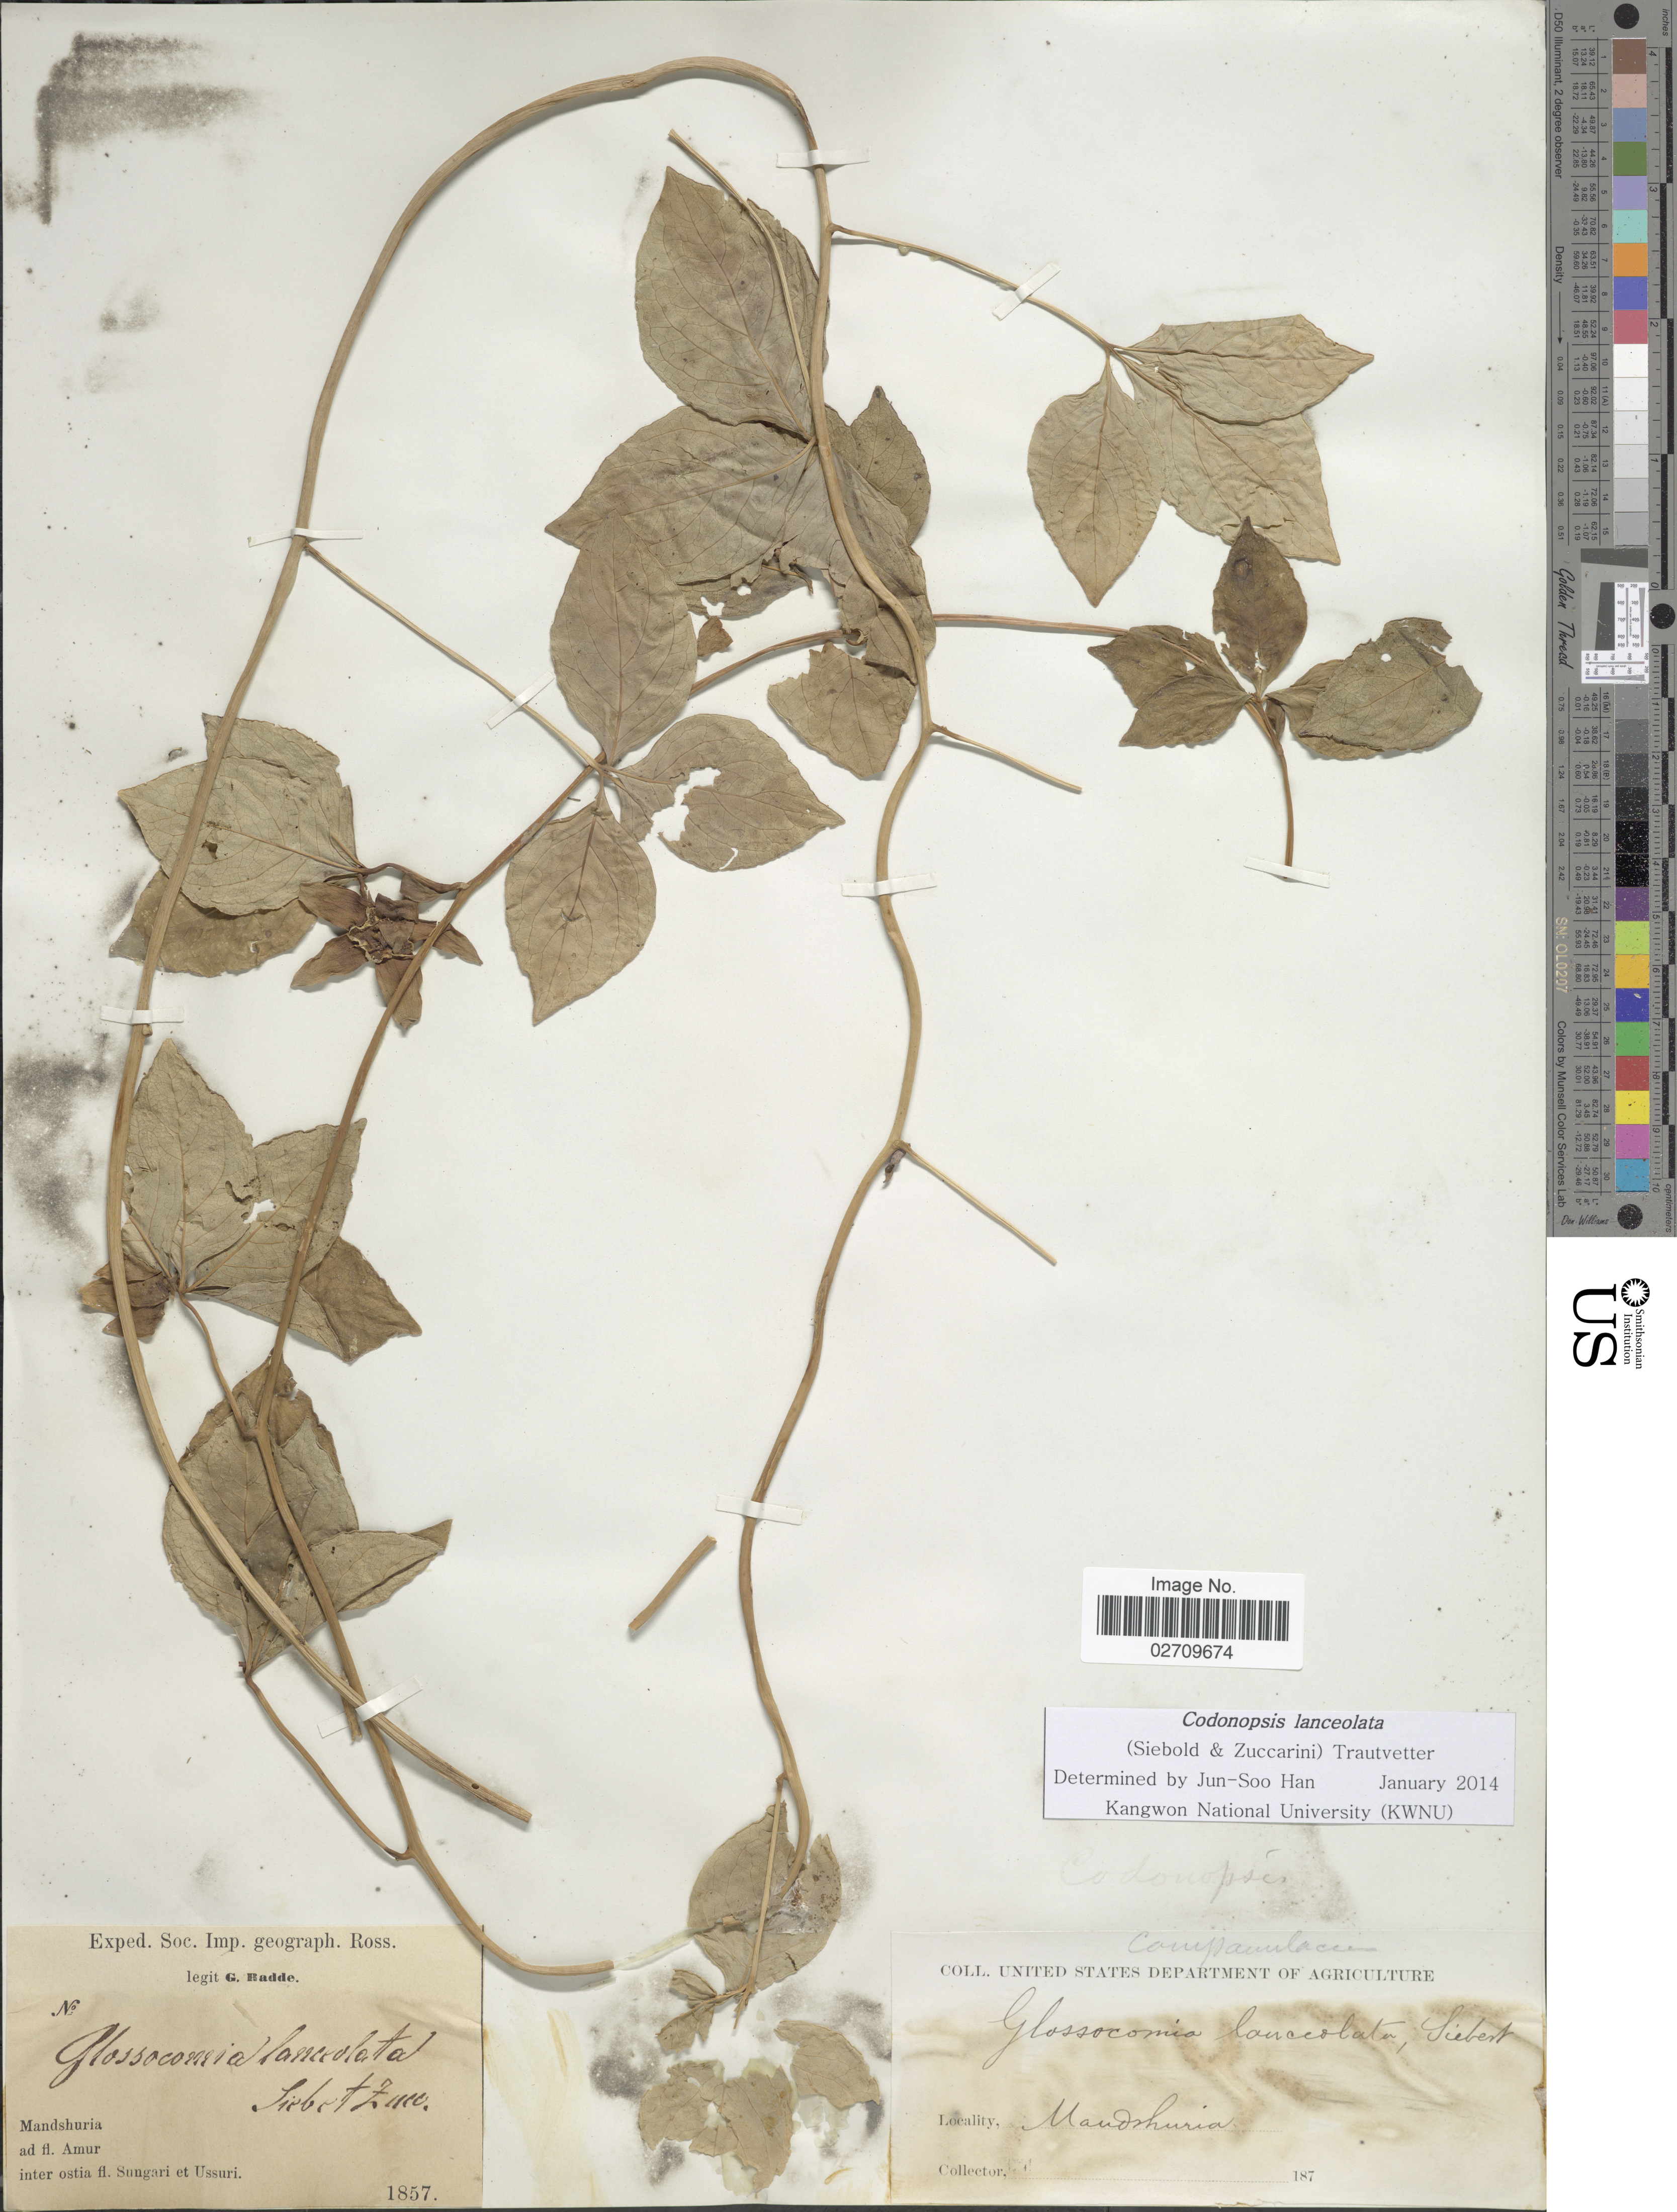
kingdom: Plantae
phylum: Tracheophyta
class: Magnoliopsida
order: Asterales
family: Campanulaceae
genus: Codonopsis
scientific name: Codonopsis lanceolata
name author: (Siebold & Zucc.) Benth. & Hook. f. ex Trautv.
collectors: G. F. R. J. von Radde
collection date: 1857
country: China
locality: Mandshuria, ad fl. Amur inter ostia fl. Sungari et Ussuri